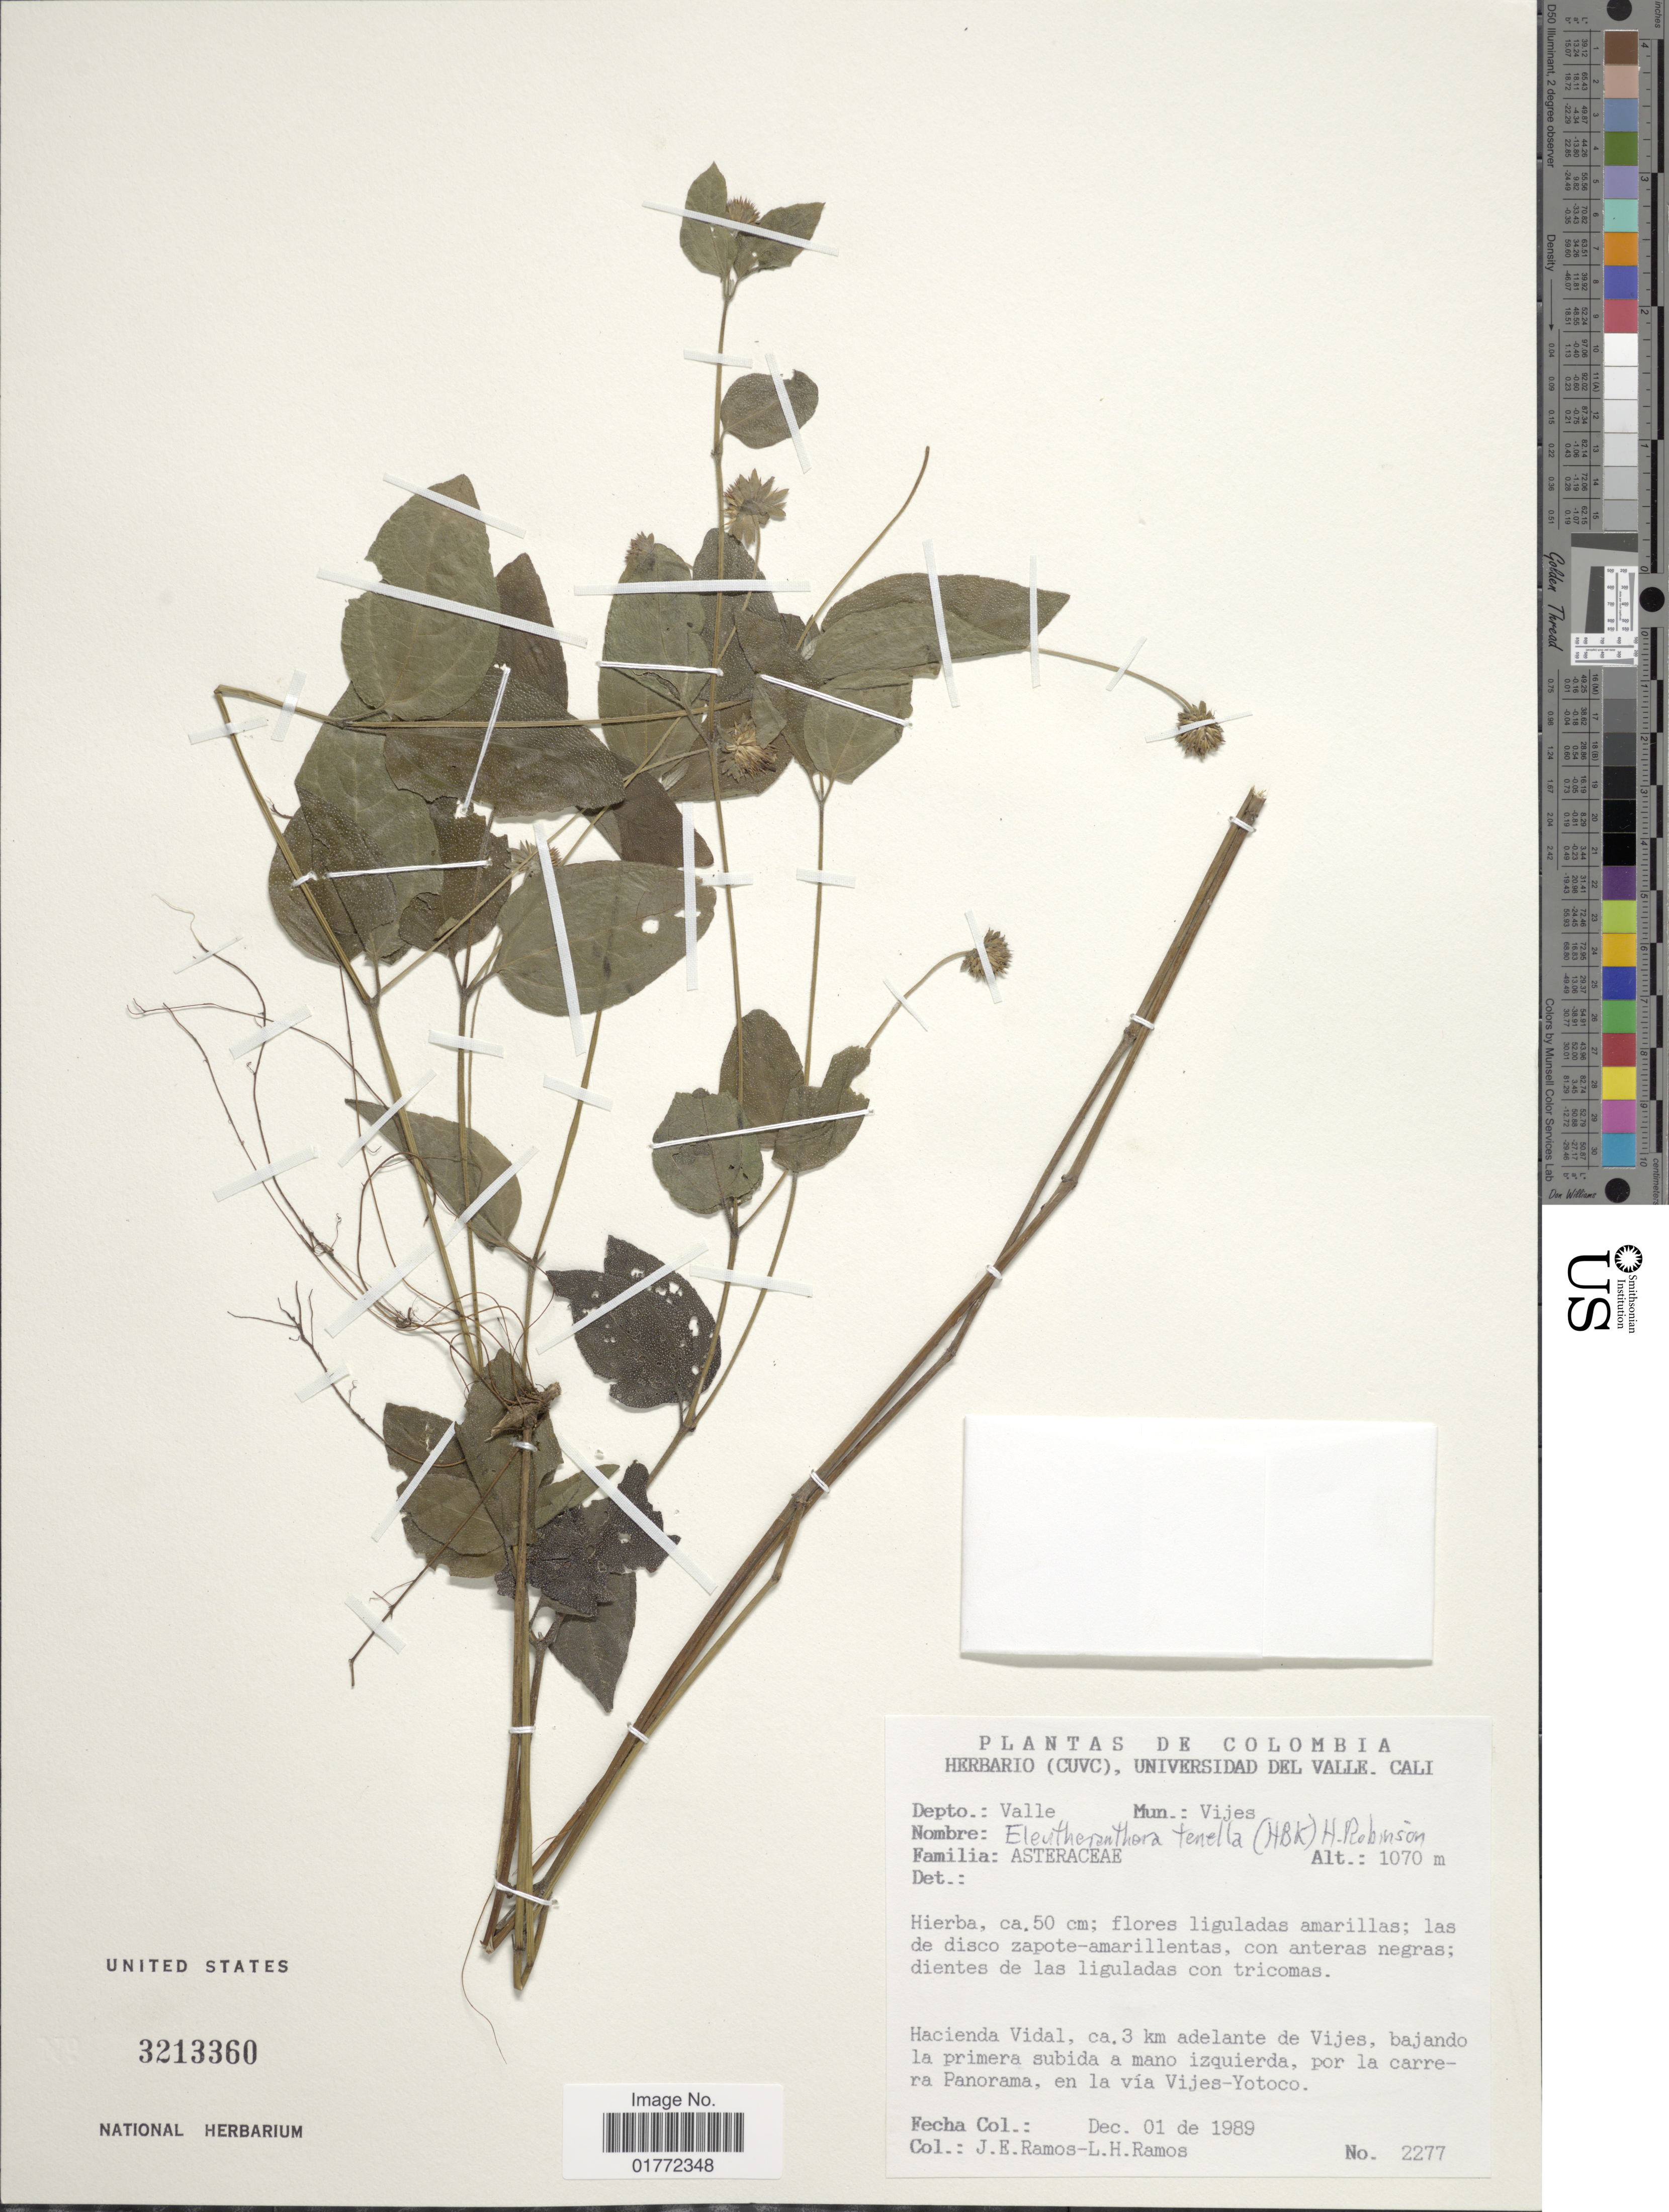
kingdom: Plantae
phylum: Tracheophyta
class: Magnoliopsida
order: Asterales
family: Asteraceae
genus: Eleutheranthera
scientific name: Eleutheranthera tenella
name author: (Kunth) H. Rob.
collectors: J. E. Ramos & L. Ramos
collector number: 2277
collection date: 1989-12-01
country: Colombia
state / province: Valle del Cauca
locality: Depto.: Valle, Mun.: Viejes, Hacienda Vidal, ca. 3 km adelante de Vijes, bajando la primera subida a mano izquierda, por la carrera Panorama, en la via Vijes-Yotoco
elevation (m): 1070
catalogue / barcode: US 3213360